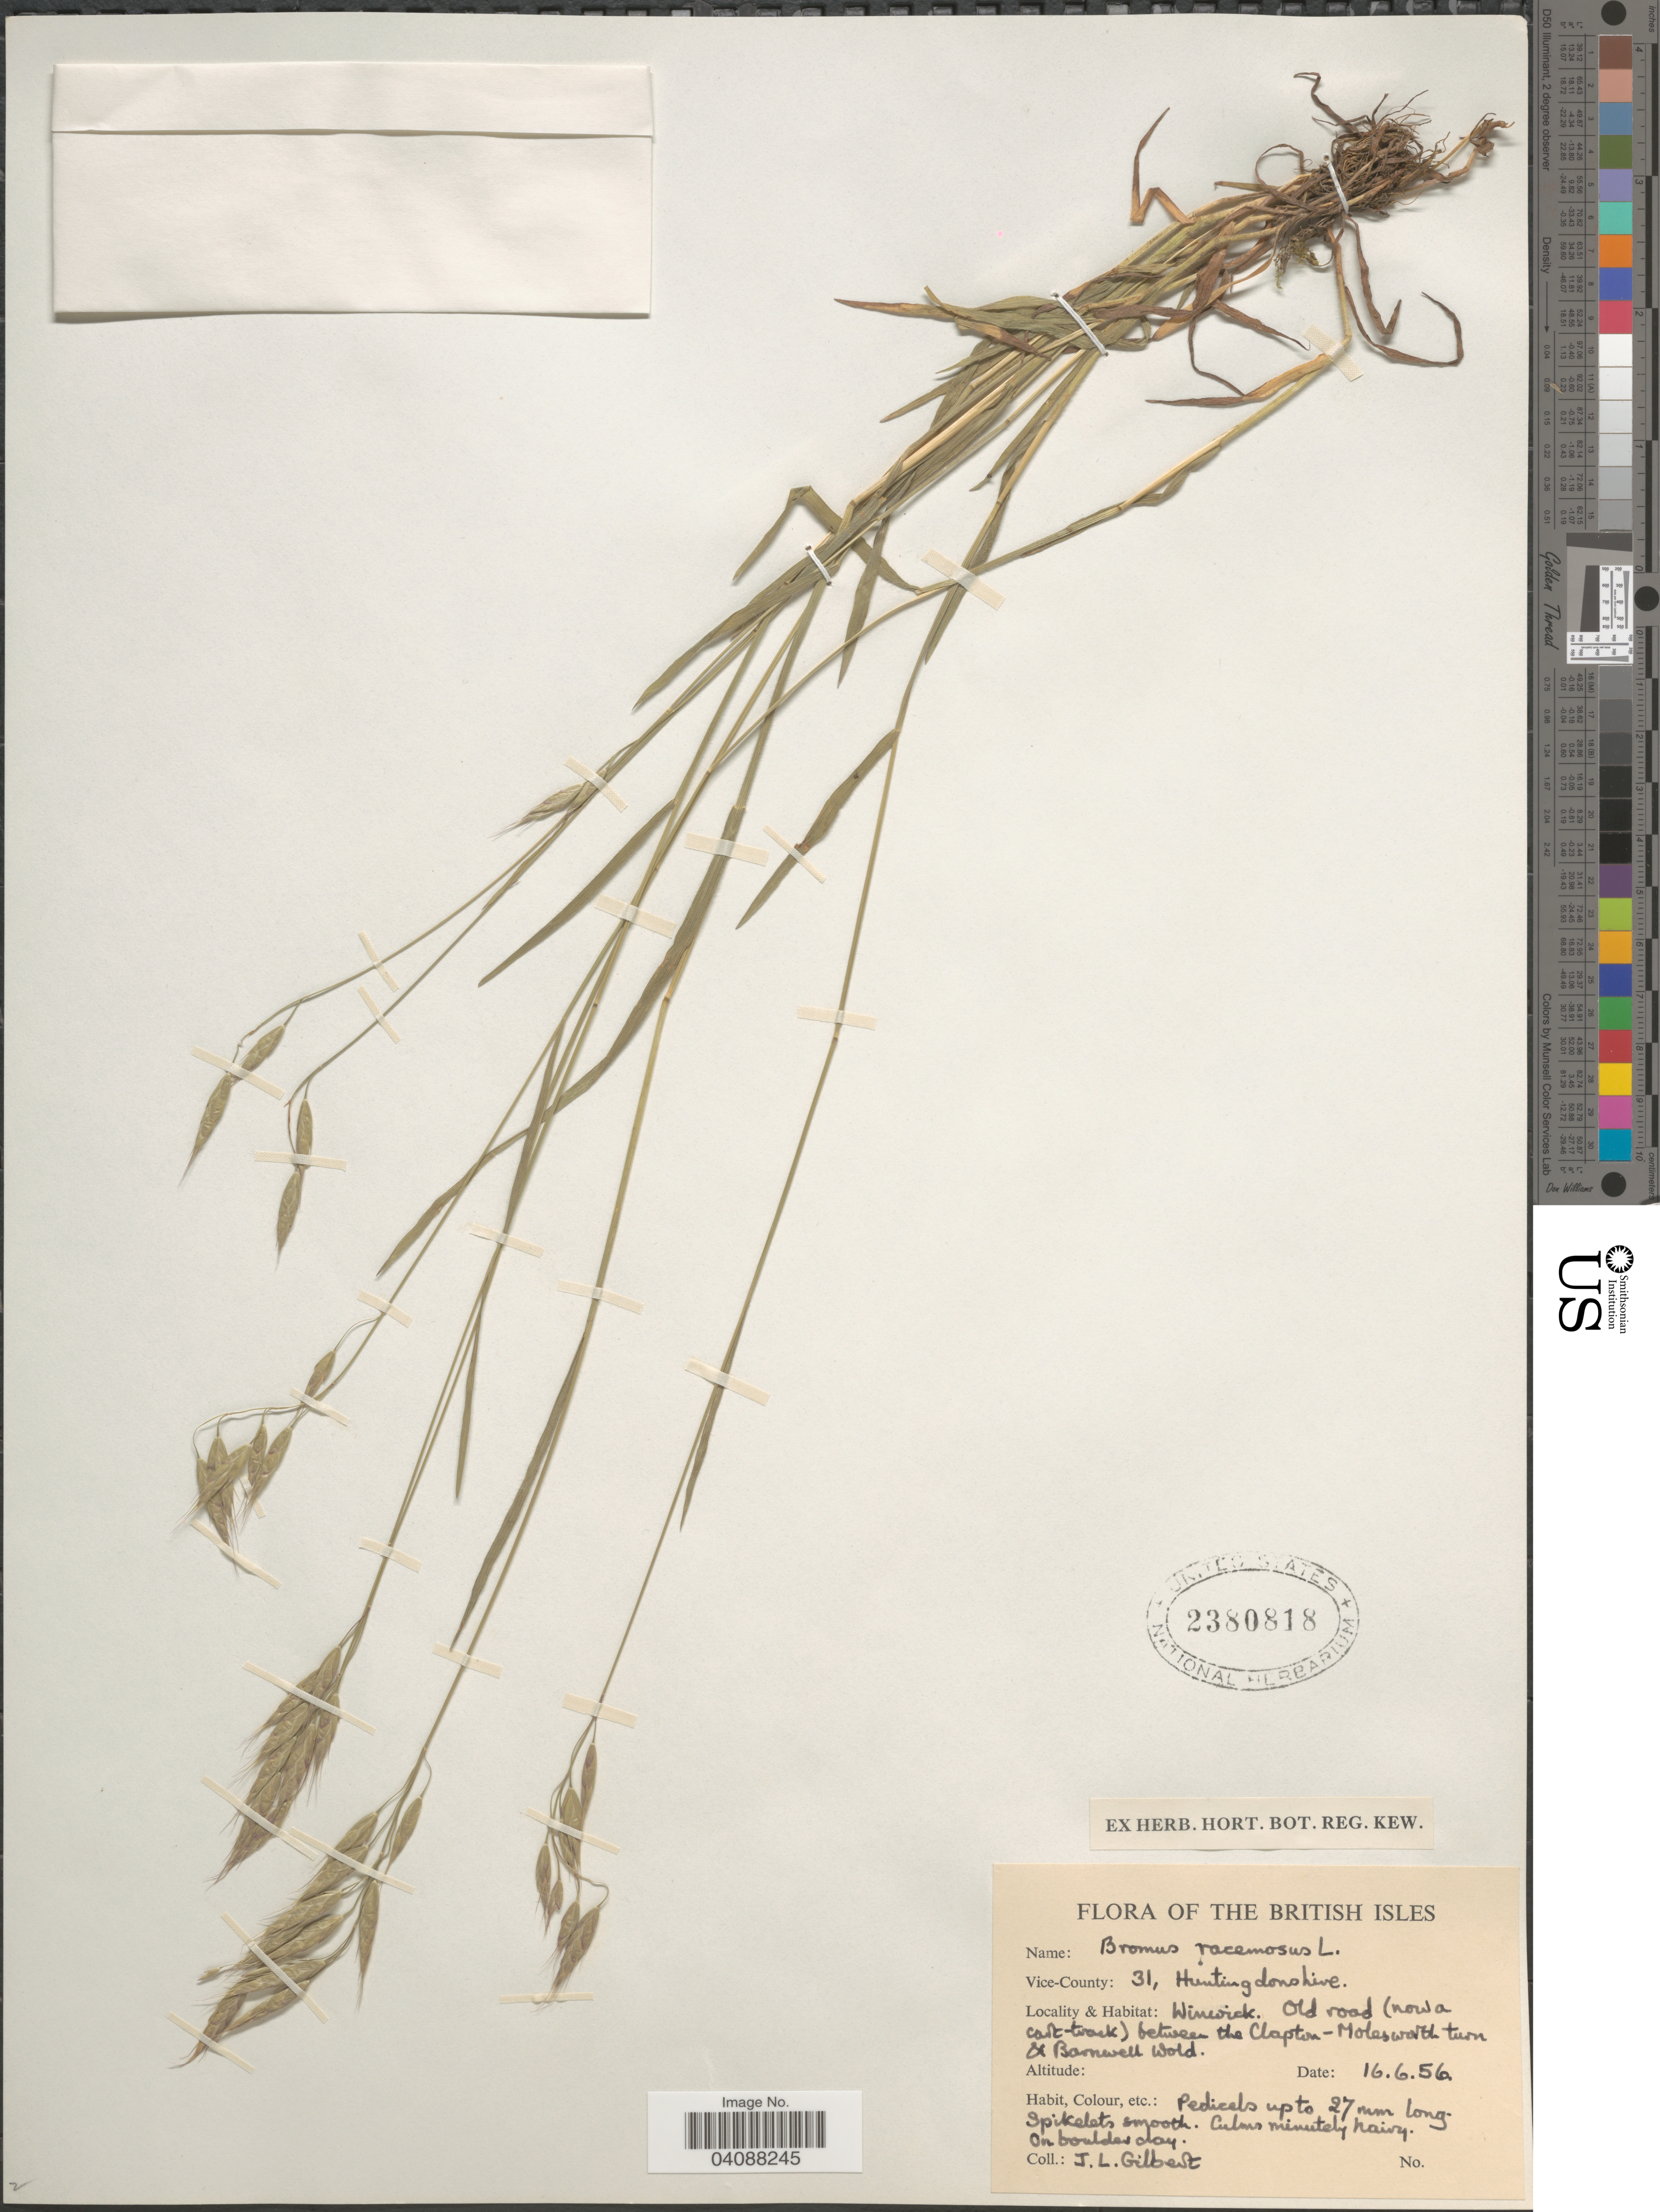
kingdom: Plantae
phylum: Tracheophyta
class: Liliopsida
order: Poales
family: Poaceae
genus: Bromus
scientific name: Bromus racemosus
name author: L.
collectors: J. Gilbert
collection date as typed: Transcribed d/m/y: 16/6/56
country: United Kingdom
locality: The British Isles. Vice-County: 31, Huntingdonshire. Winwvick. Old road (now a [illegible text]-track) between the Clapton - Molesworth turn & Barnwell Wold.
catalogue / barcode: US 2380818